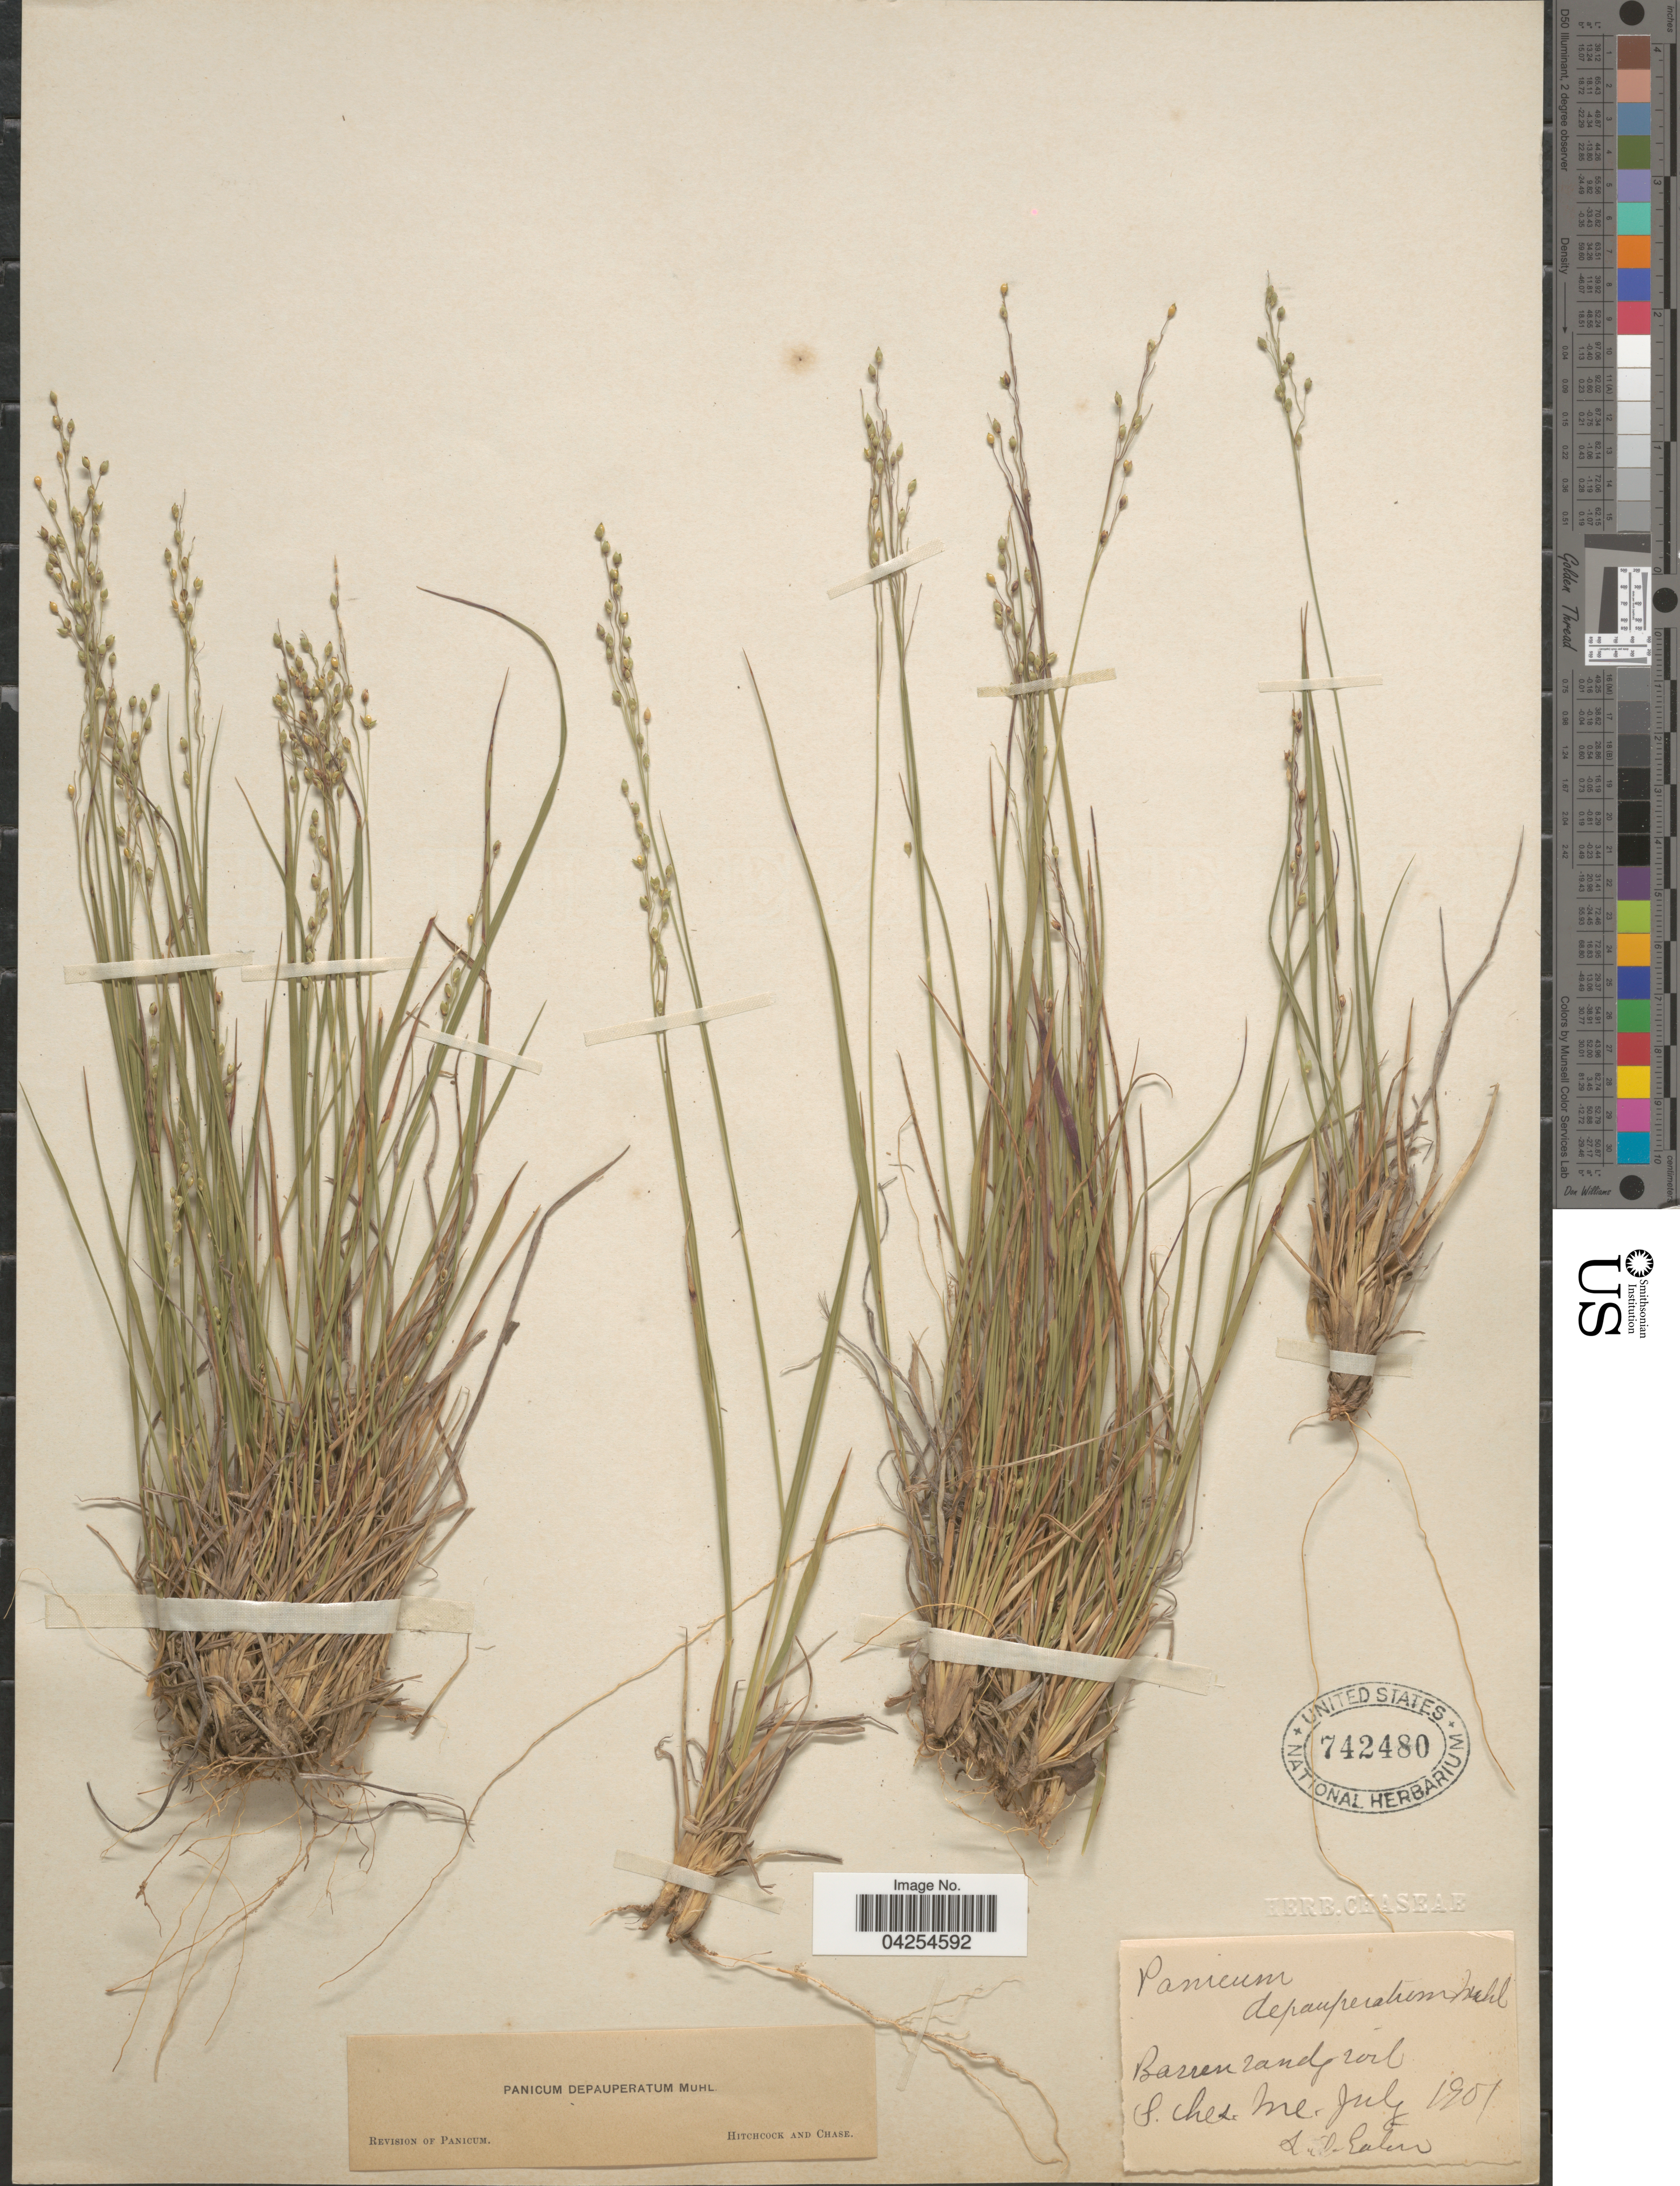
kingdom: Plantae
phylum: Tracheophyta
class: Liliopsida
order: Poales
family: Poaceae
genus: Dichanthelium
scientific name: Dichanthelium depauperatum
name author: (Muhl.) Gould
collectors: S. Galen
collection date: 1901-07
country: United States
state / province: Maine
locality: S. ches.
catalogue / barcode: US 742480